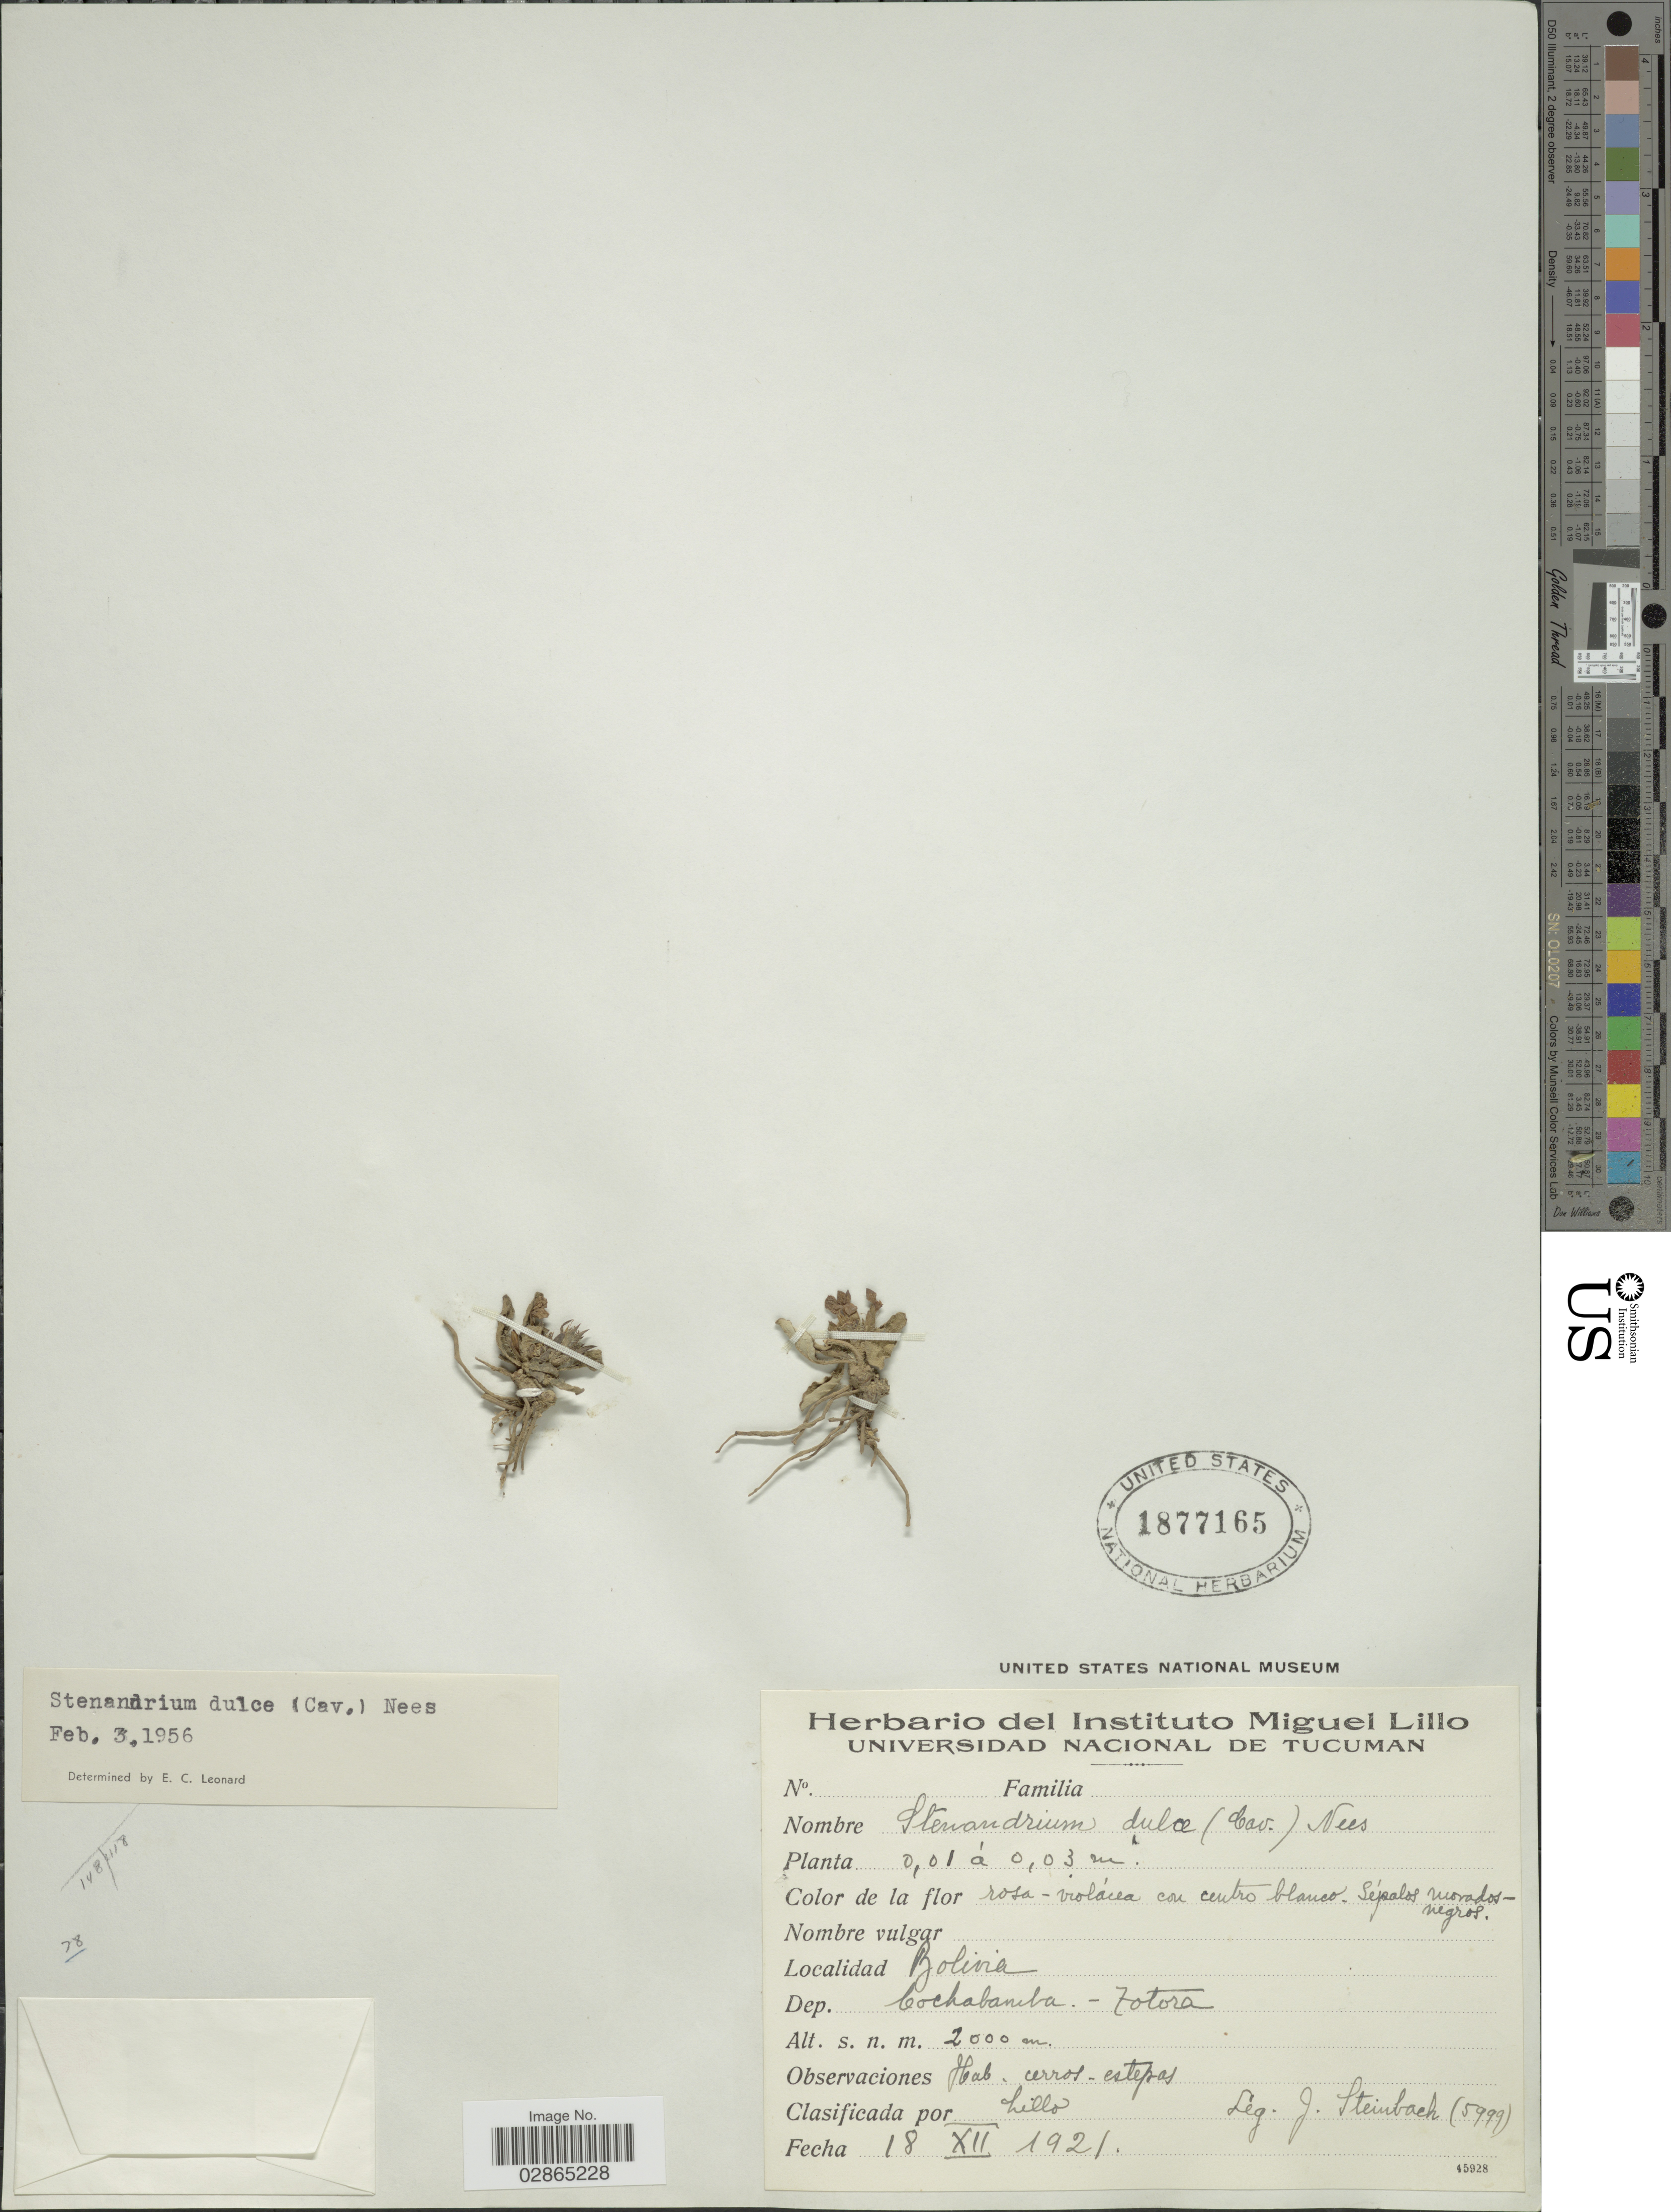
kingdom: Plantae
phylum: Tracheophyta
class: Magnoliopsida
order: Lamiales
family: Acanthaceae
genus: Stenandrium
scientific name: Stenandrium dulce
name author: (Cav.) Nees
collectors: J. Steinbach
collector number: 5999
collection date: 1921-12-18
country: Bolivia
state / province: Cochabamba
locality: Dep. Cochabamba - Totora.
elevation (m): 2000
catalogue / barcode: US 1877165